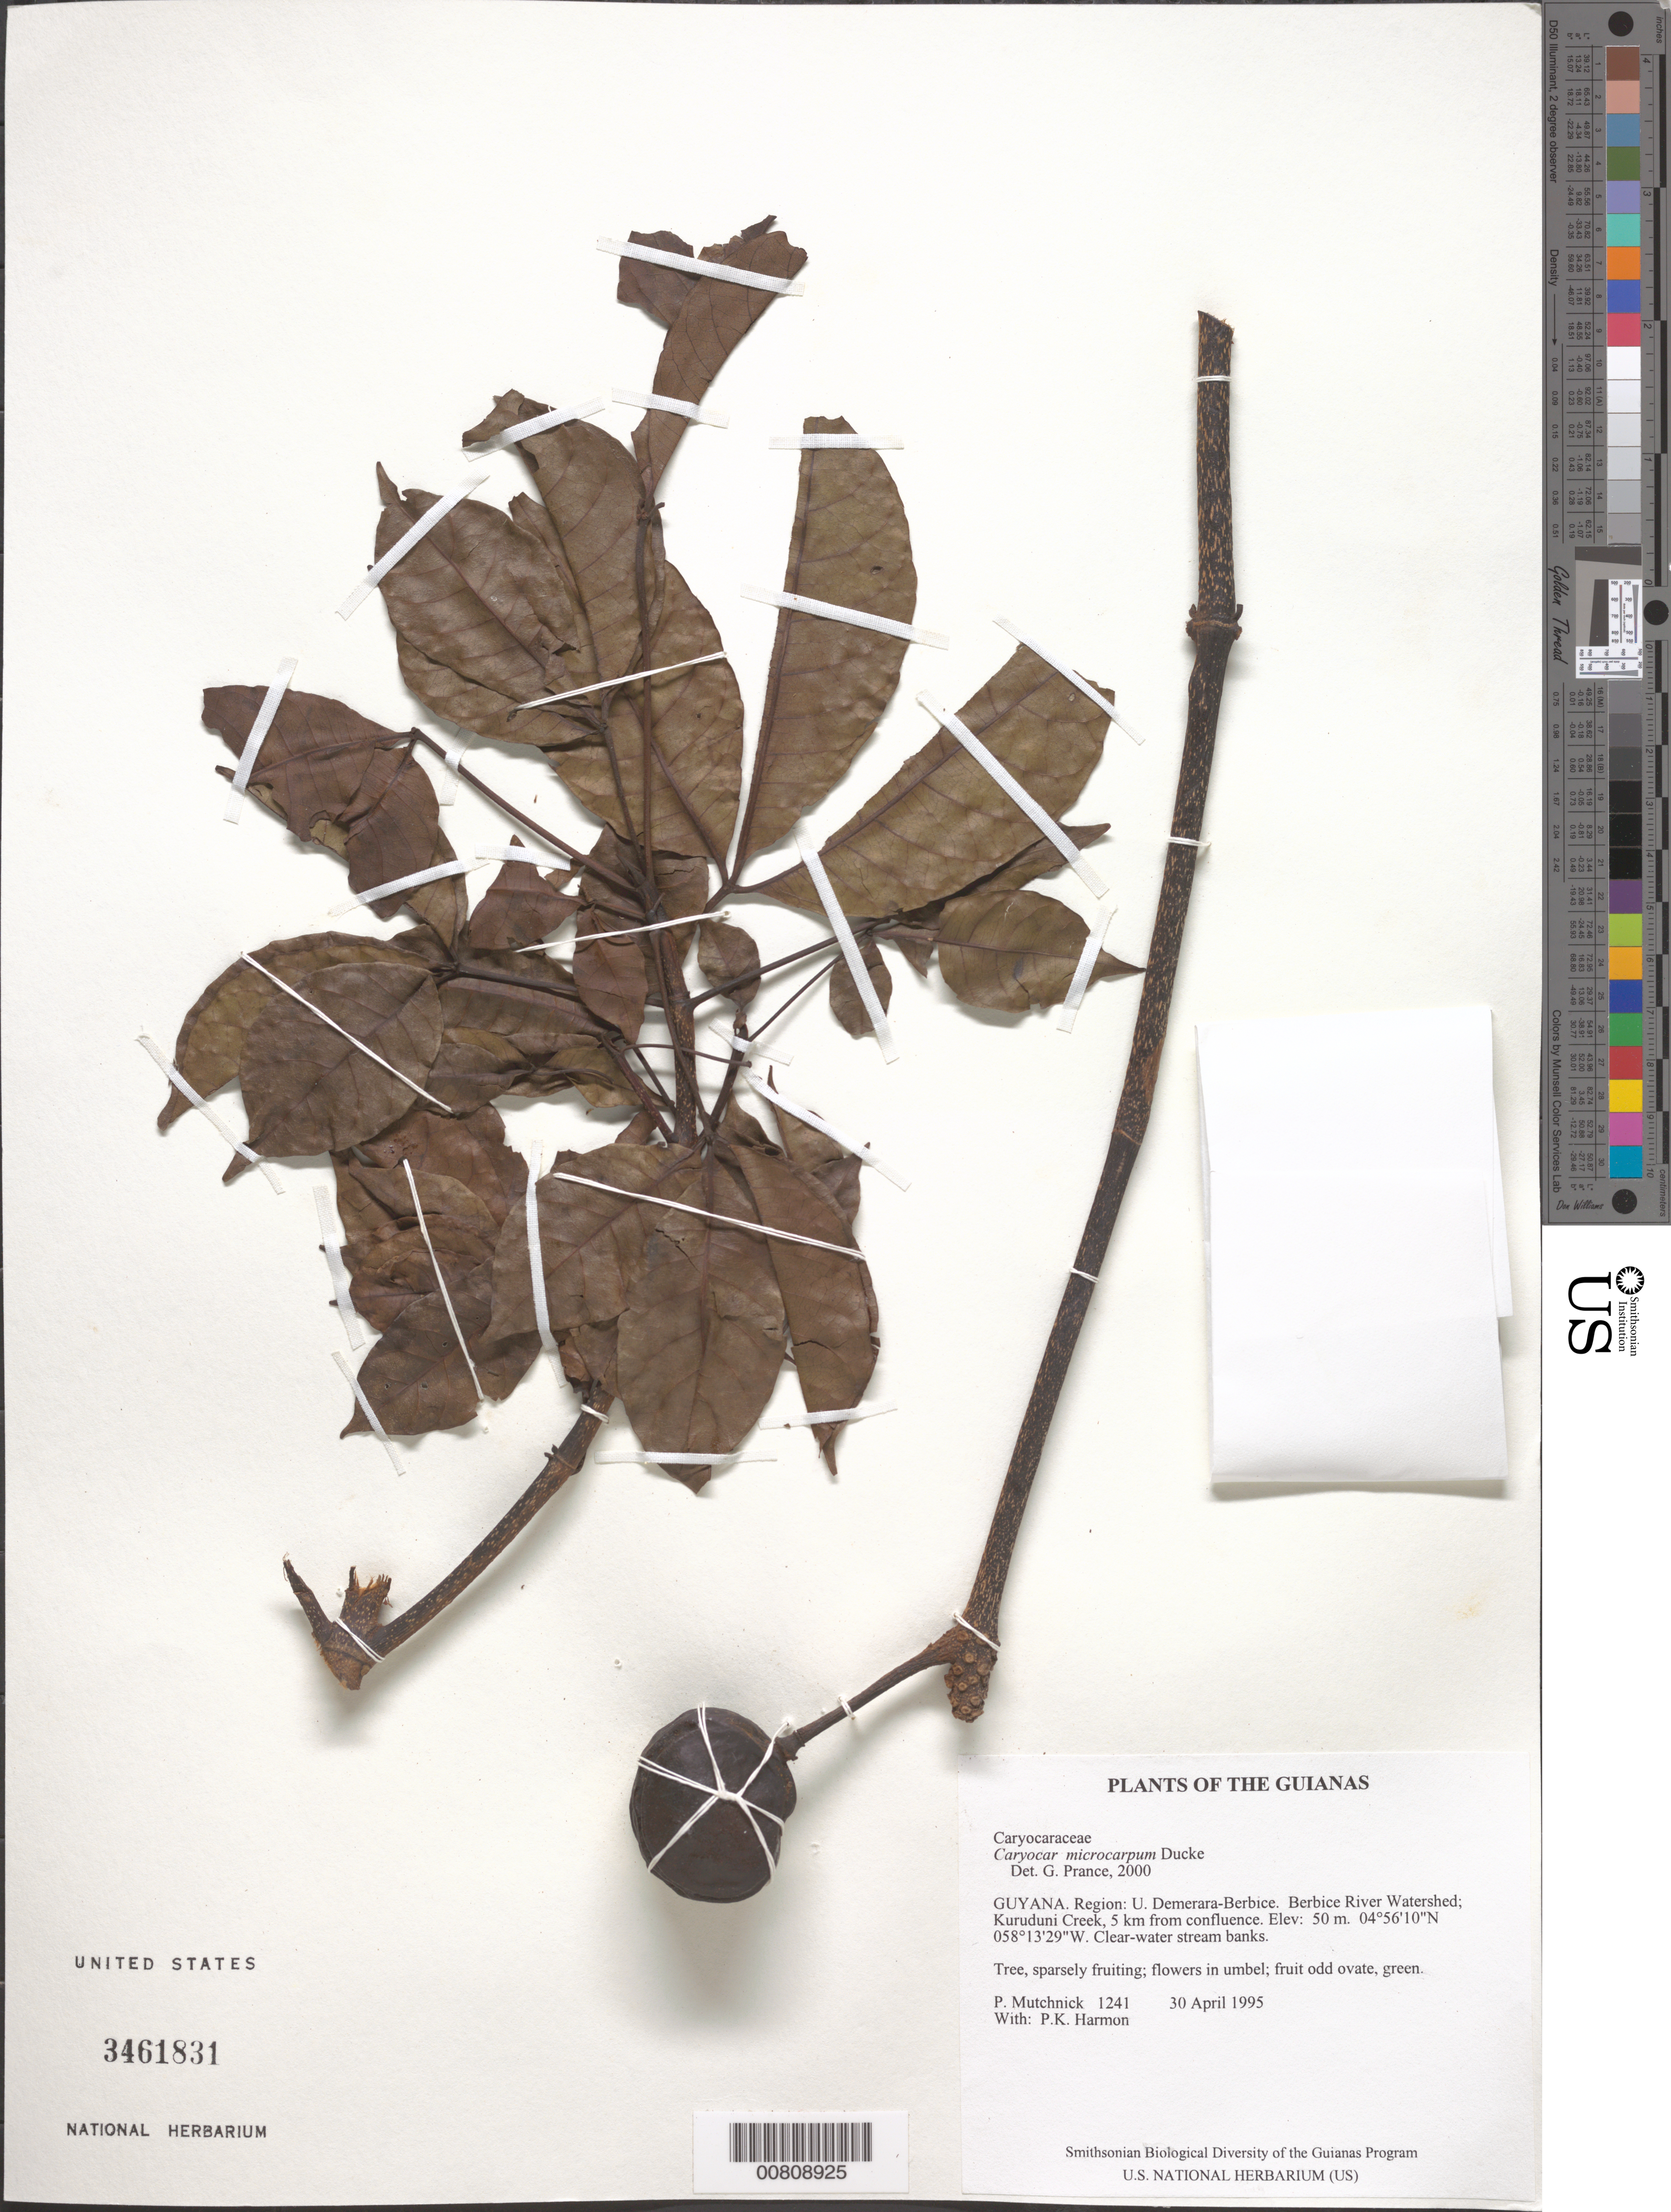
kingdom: Plantae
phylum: Tracheophyta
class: Magnoliopsida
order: Malpighiales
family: Caryocaraceae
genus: Caryocar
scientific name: Caryocar microcarpum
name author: Ducke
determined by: Prance, G. T.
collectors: P. Mutchnick & P. Harmon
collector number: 1241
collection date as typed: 30 April 1995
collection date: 1995-04-30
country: Guyana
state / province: U. Demerara-Berbice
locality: Berbice River Watershed; Kuruduni Creek, 5 km from confluence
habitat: Clear-water stream banks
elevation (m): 50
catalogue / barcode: US 3461831